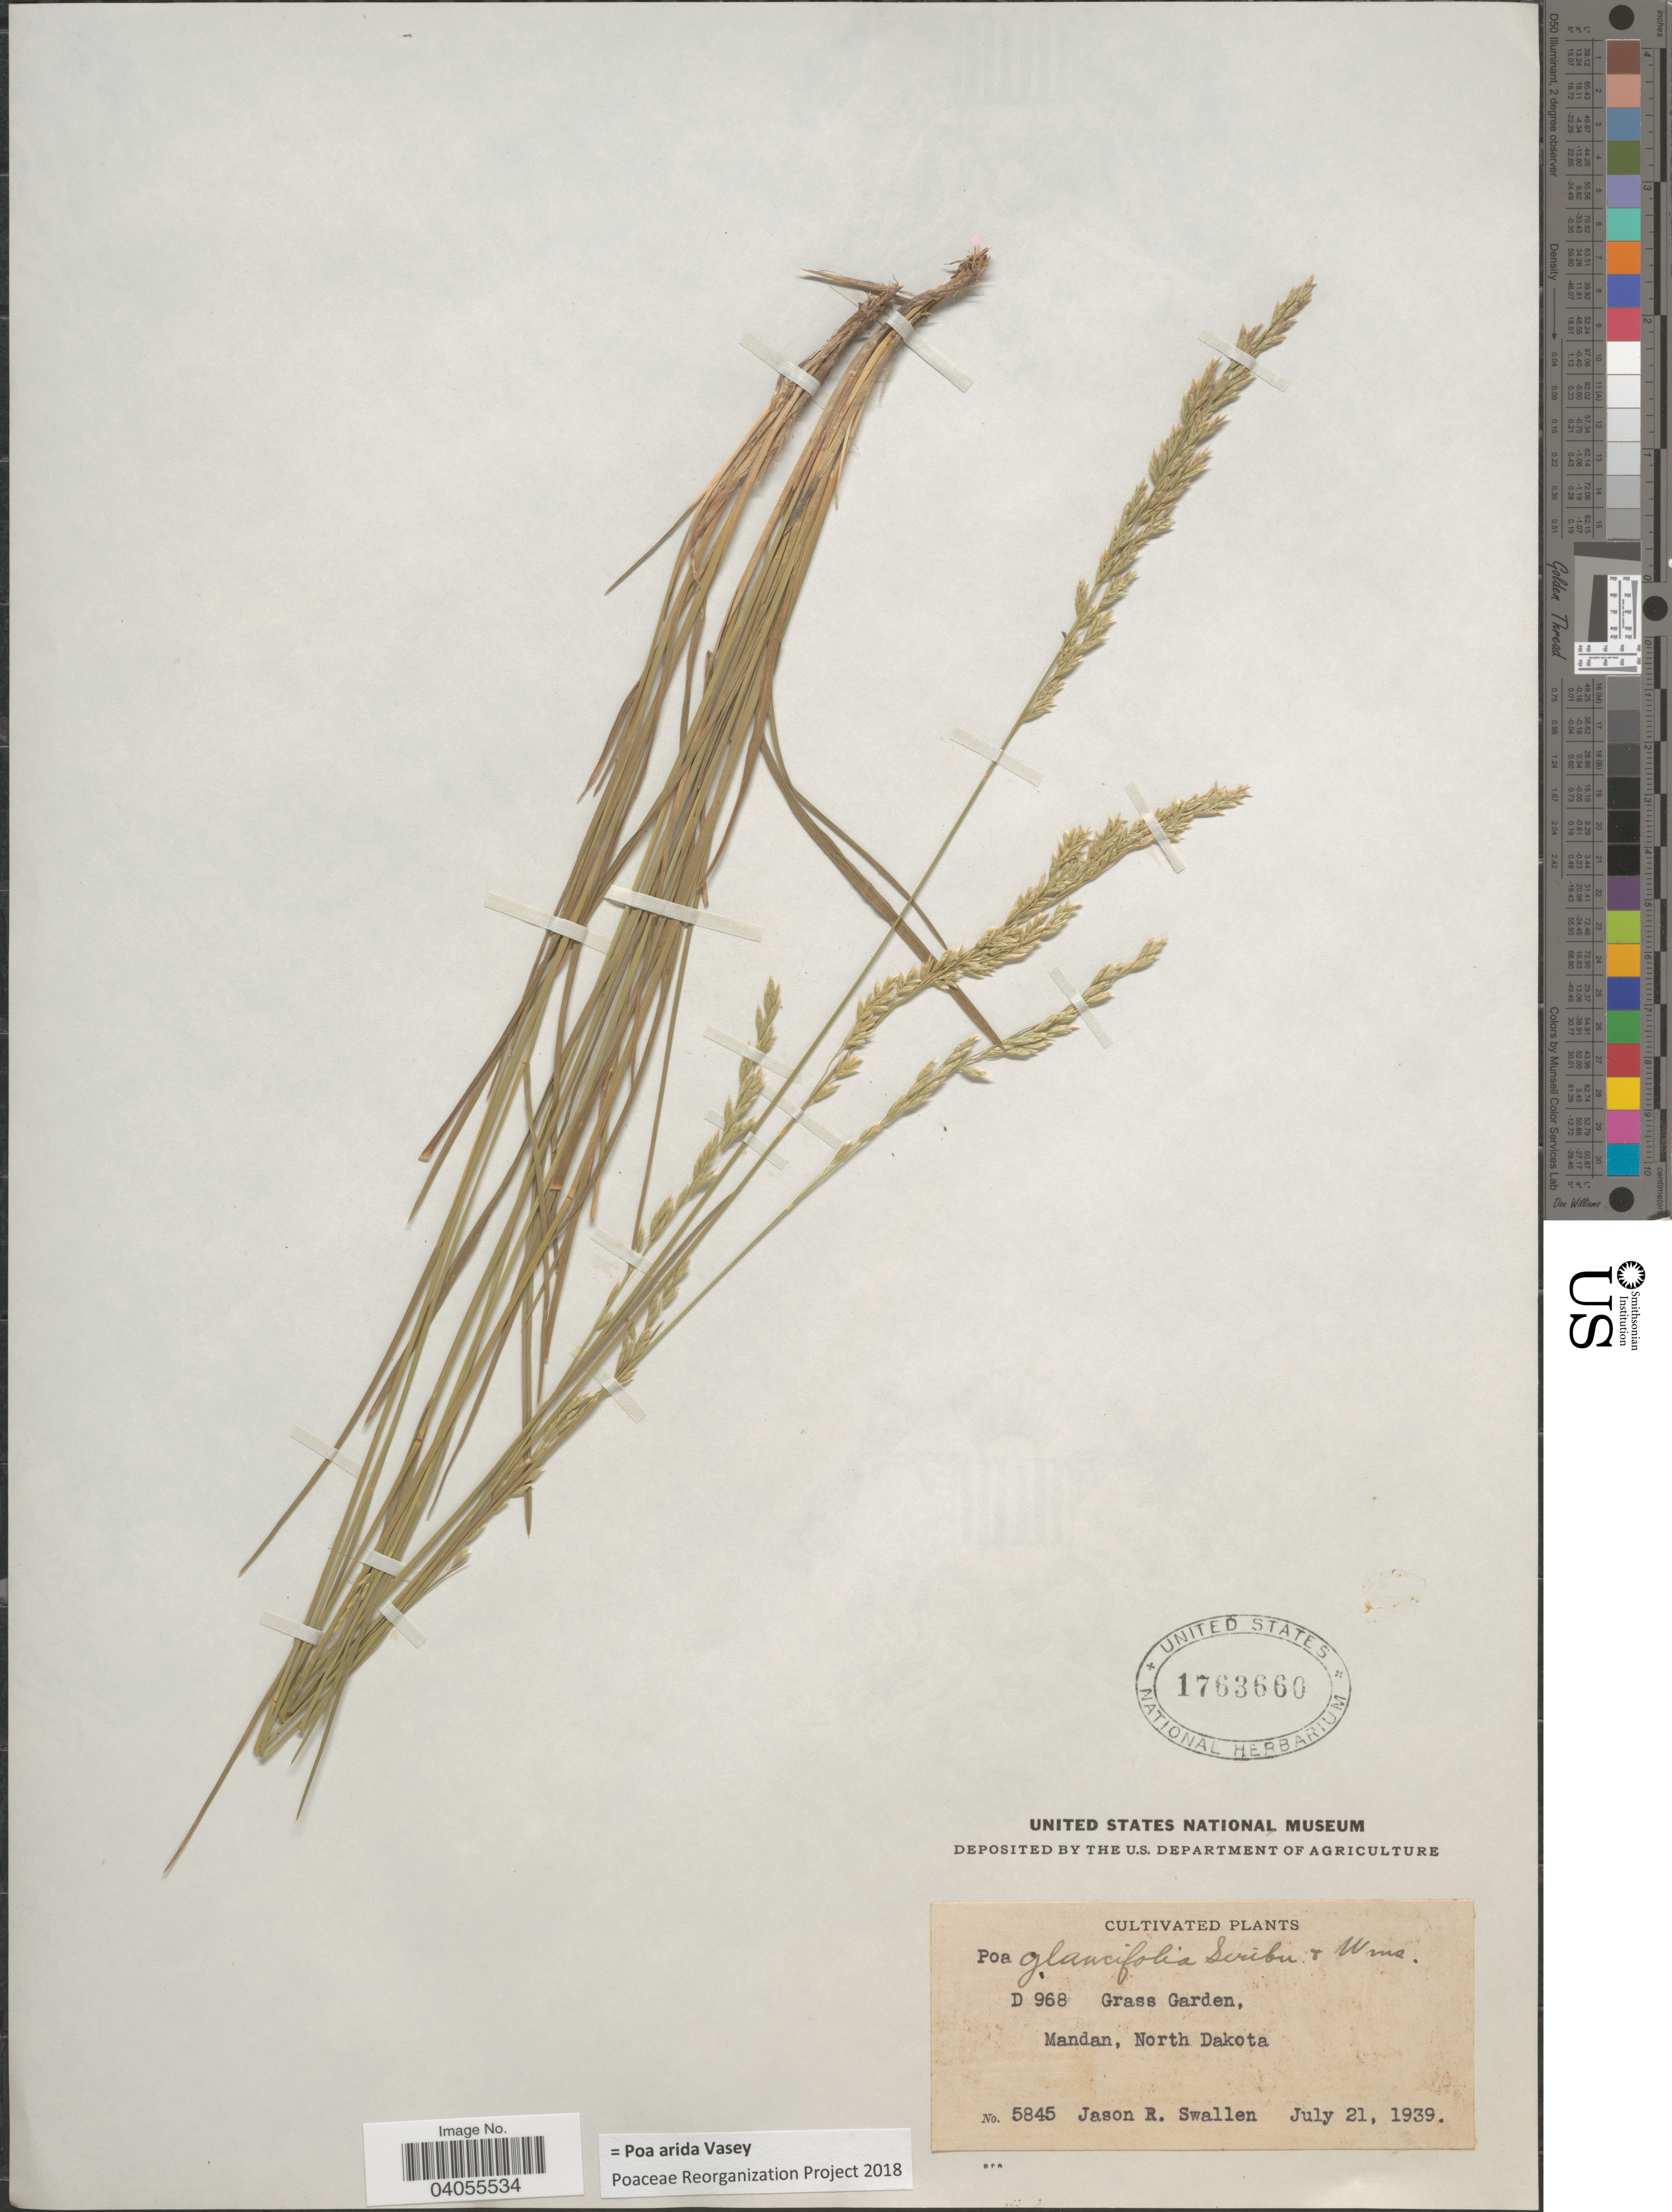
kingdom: Plantae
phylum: Tracheophyta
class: Liliopsida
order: Poales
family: Poaceae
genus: Poa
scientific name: Poa arida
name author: Vasey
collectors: J. R. Swallen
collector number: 5845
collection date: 1939-07-21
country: United States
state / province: North Dakota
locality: D 968 Grass Garden, Mandan.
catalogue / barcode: US 1763660